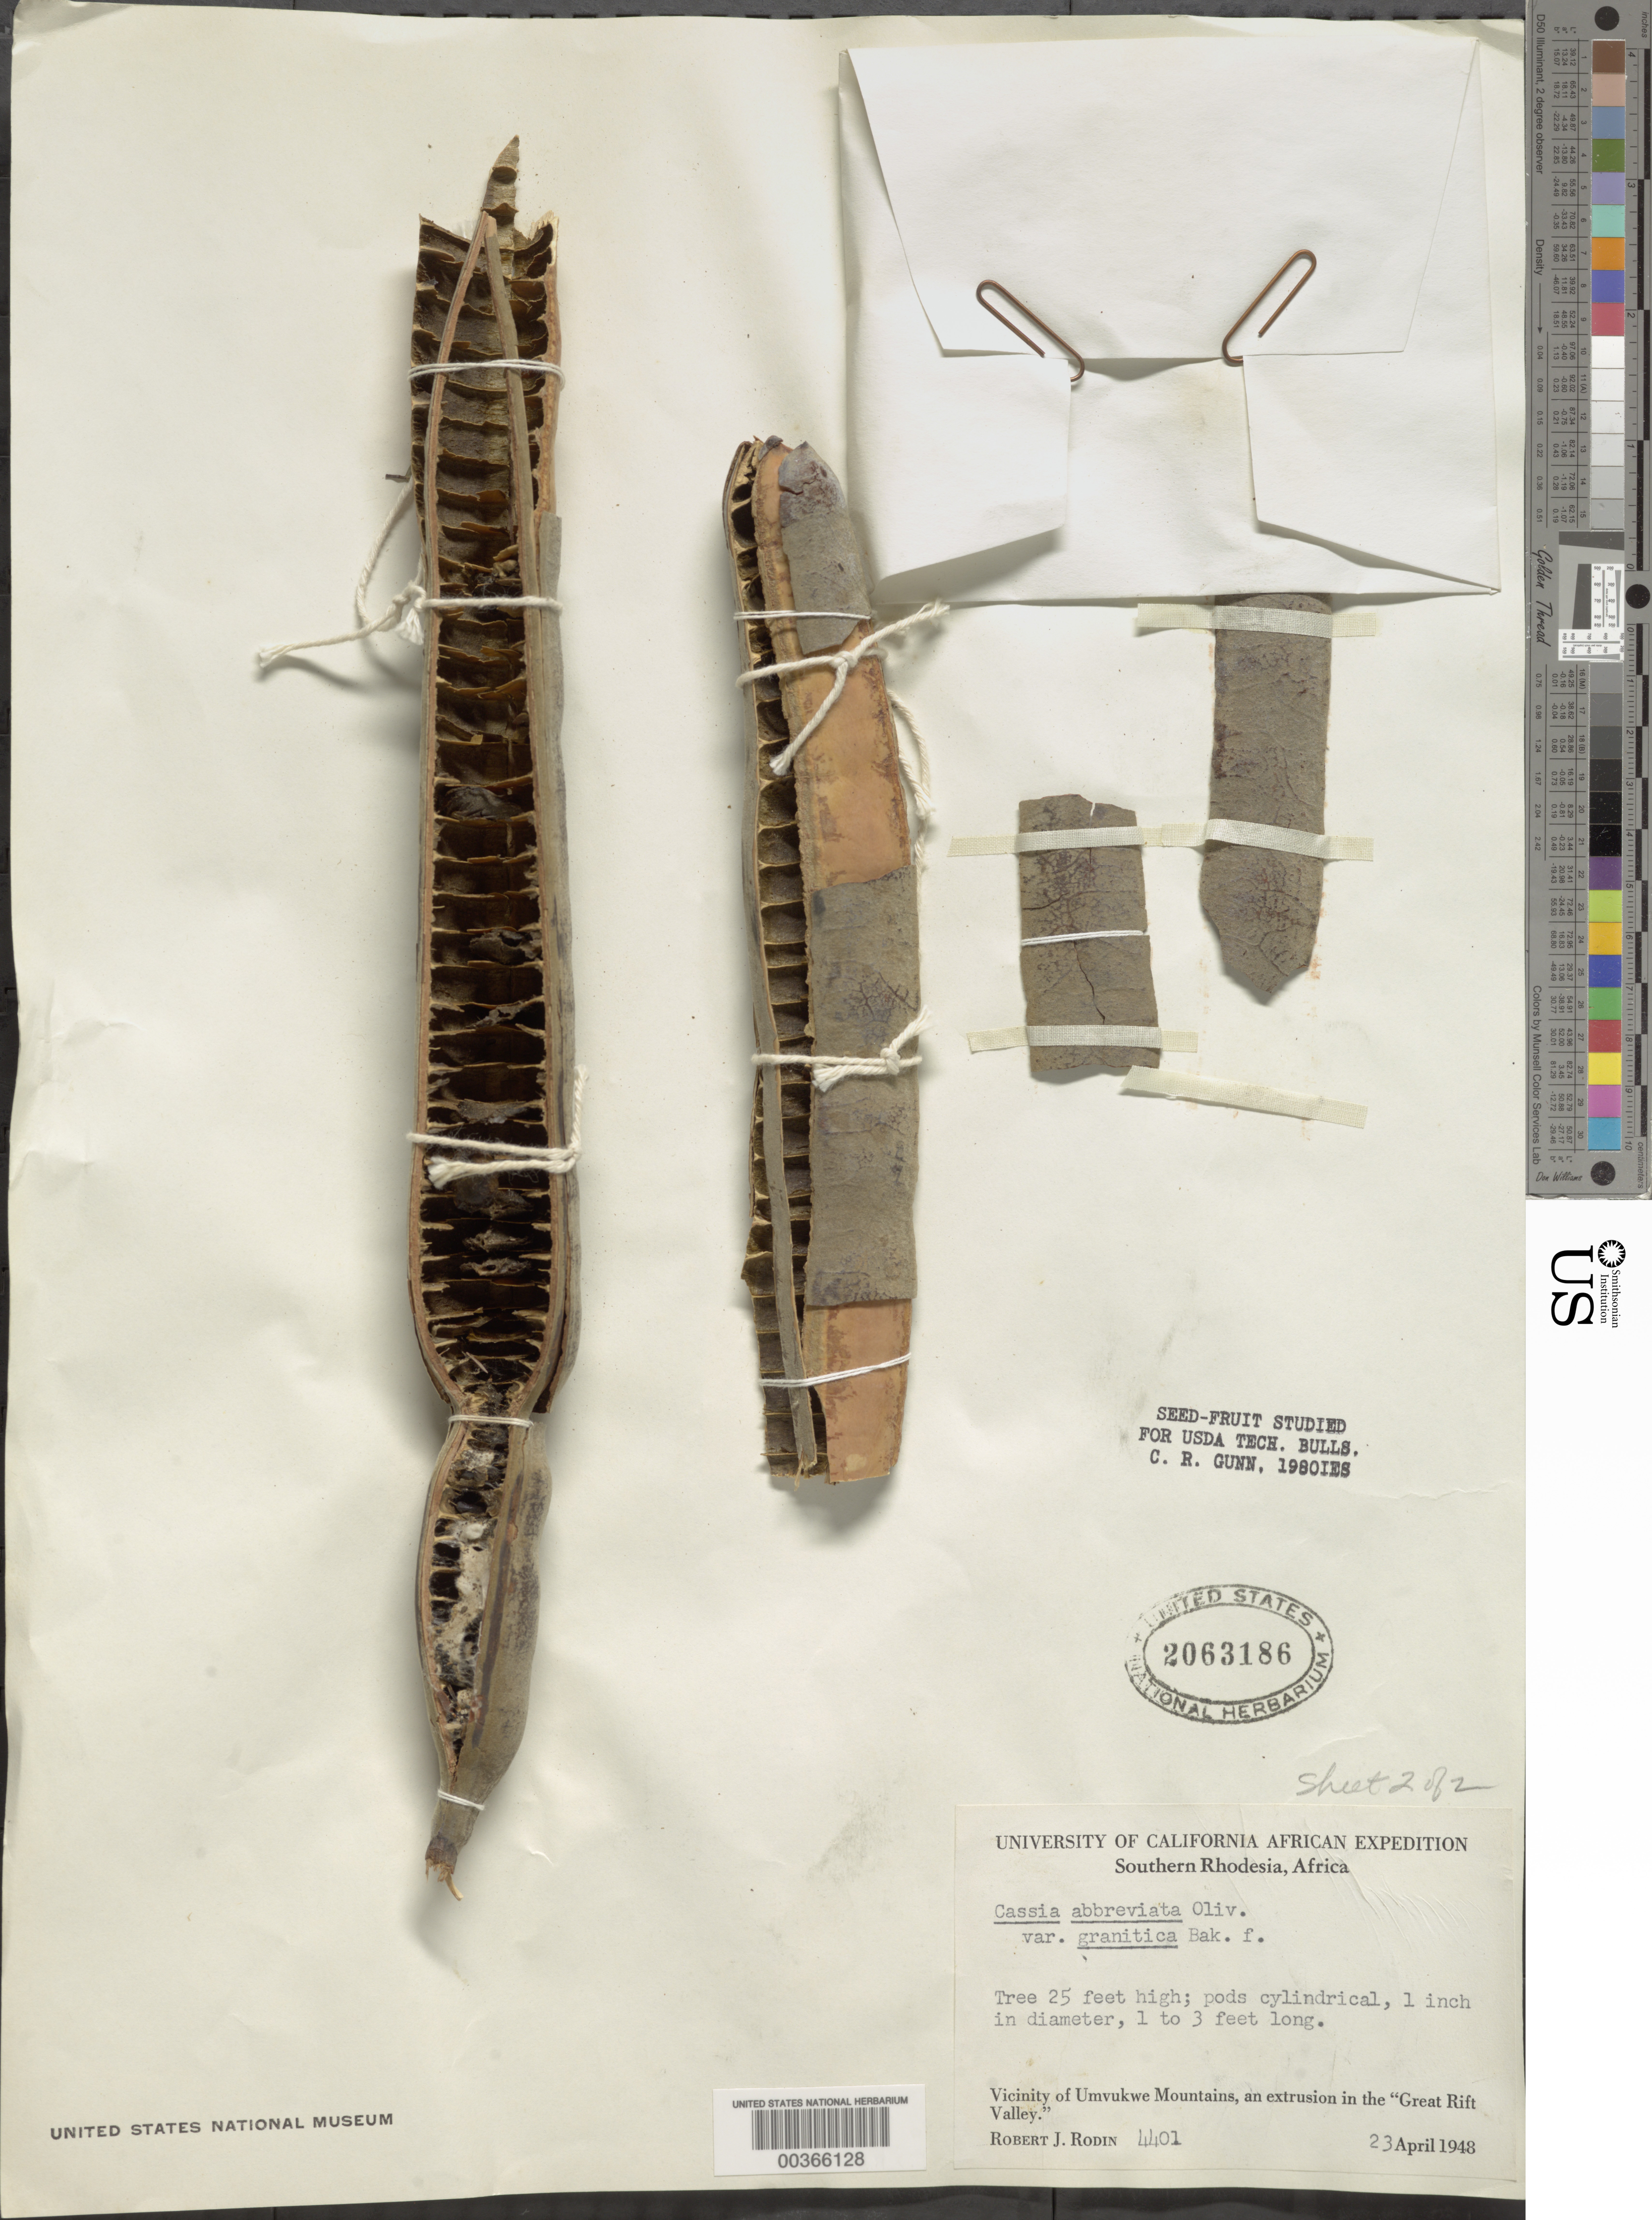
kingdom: Plantae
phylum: Tracheophyta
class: Magnoliopsida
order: Fabales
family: Fabaceae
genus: Cassia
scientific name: Cassia abbreviata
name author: Oliv.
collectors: R. J. Rodin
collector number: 4401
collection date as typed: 23 Apr 1948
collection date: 1948-04-23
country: Zimbabwe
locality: Vicinity of umvukwe mountains, an extrusion in the "great rift valley"; 5 mi n of banker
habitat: On flats near road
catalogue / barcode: US 2063186